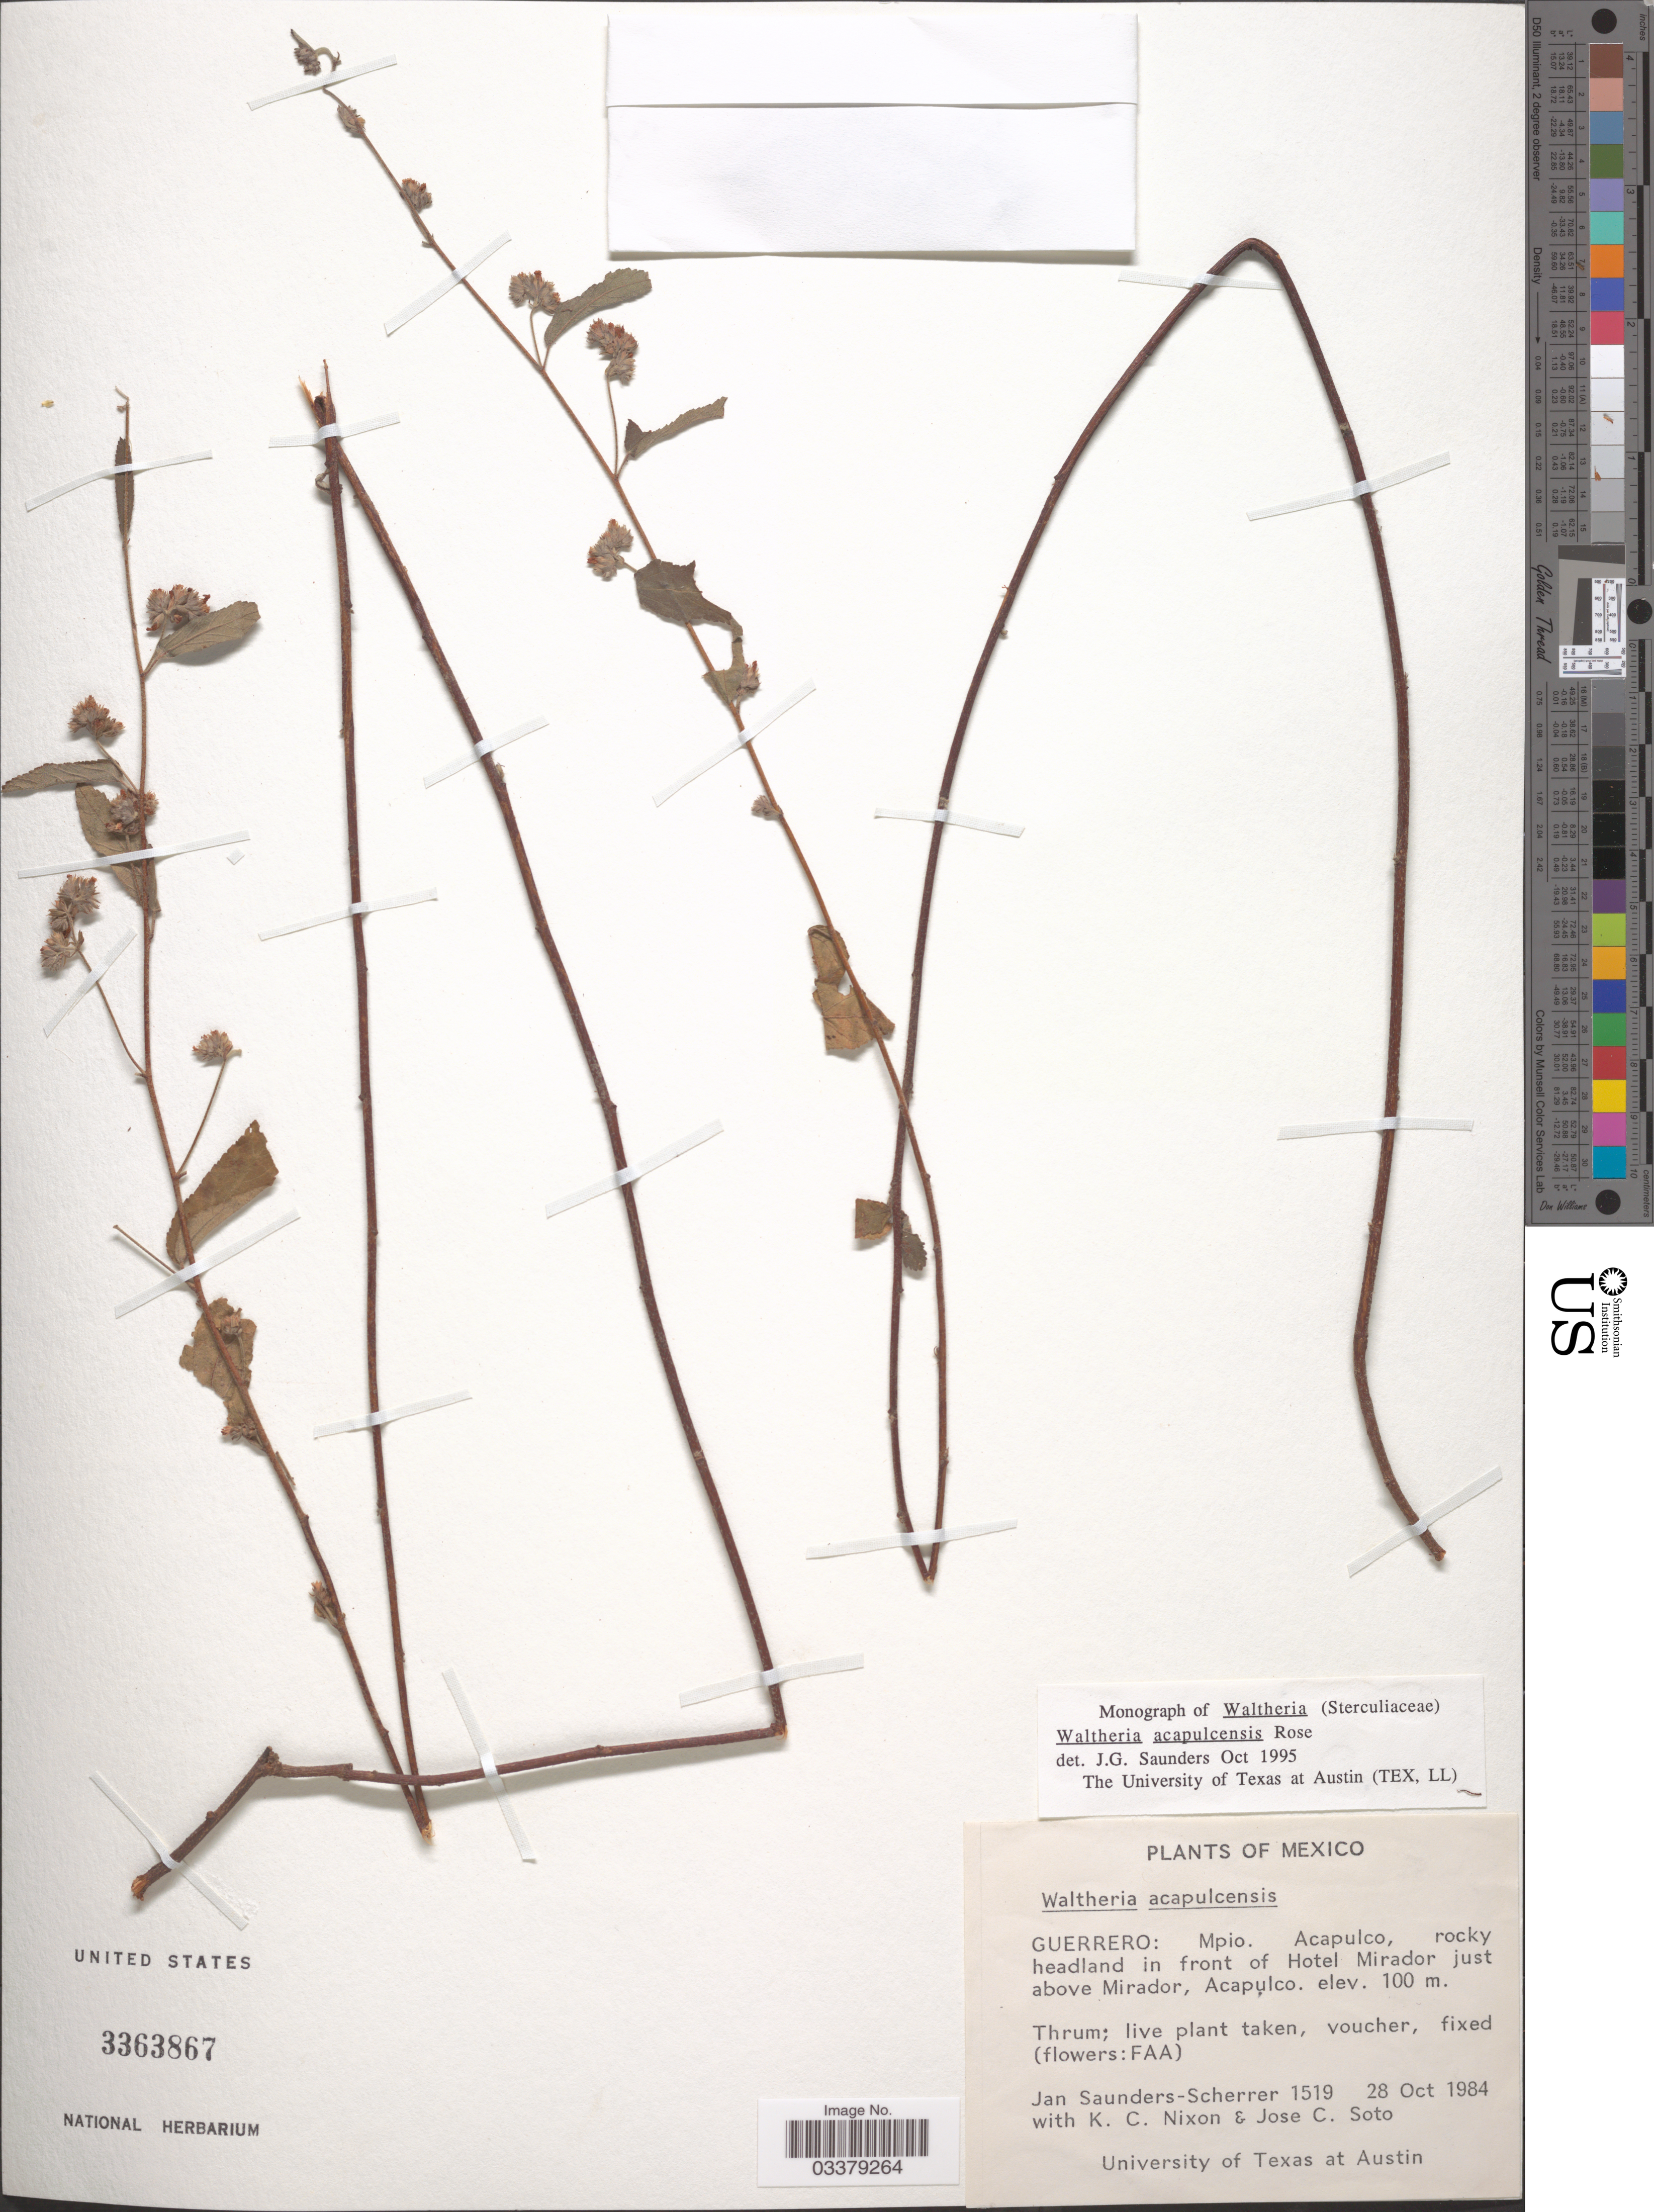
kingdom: Plantae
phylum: Tracheophyta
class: Magnoliopsida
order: Malvales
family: Malvaceae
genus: Waltheria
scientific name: Waltheria acapulcensis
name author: Rose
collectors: J. Saunders-Scherrer, K. Nixon & J. Soto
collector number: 1519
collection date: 1984-10-28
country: Mexico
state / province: Guerrero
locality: Mpio. Acapulco, rocky headland in front of Hotel Mirador just above Mirador, Acapulco.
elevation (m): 100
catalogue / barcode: US 3363867